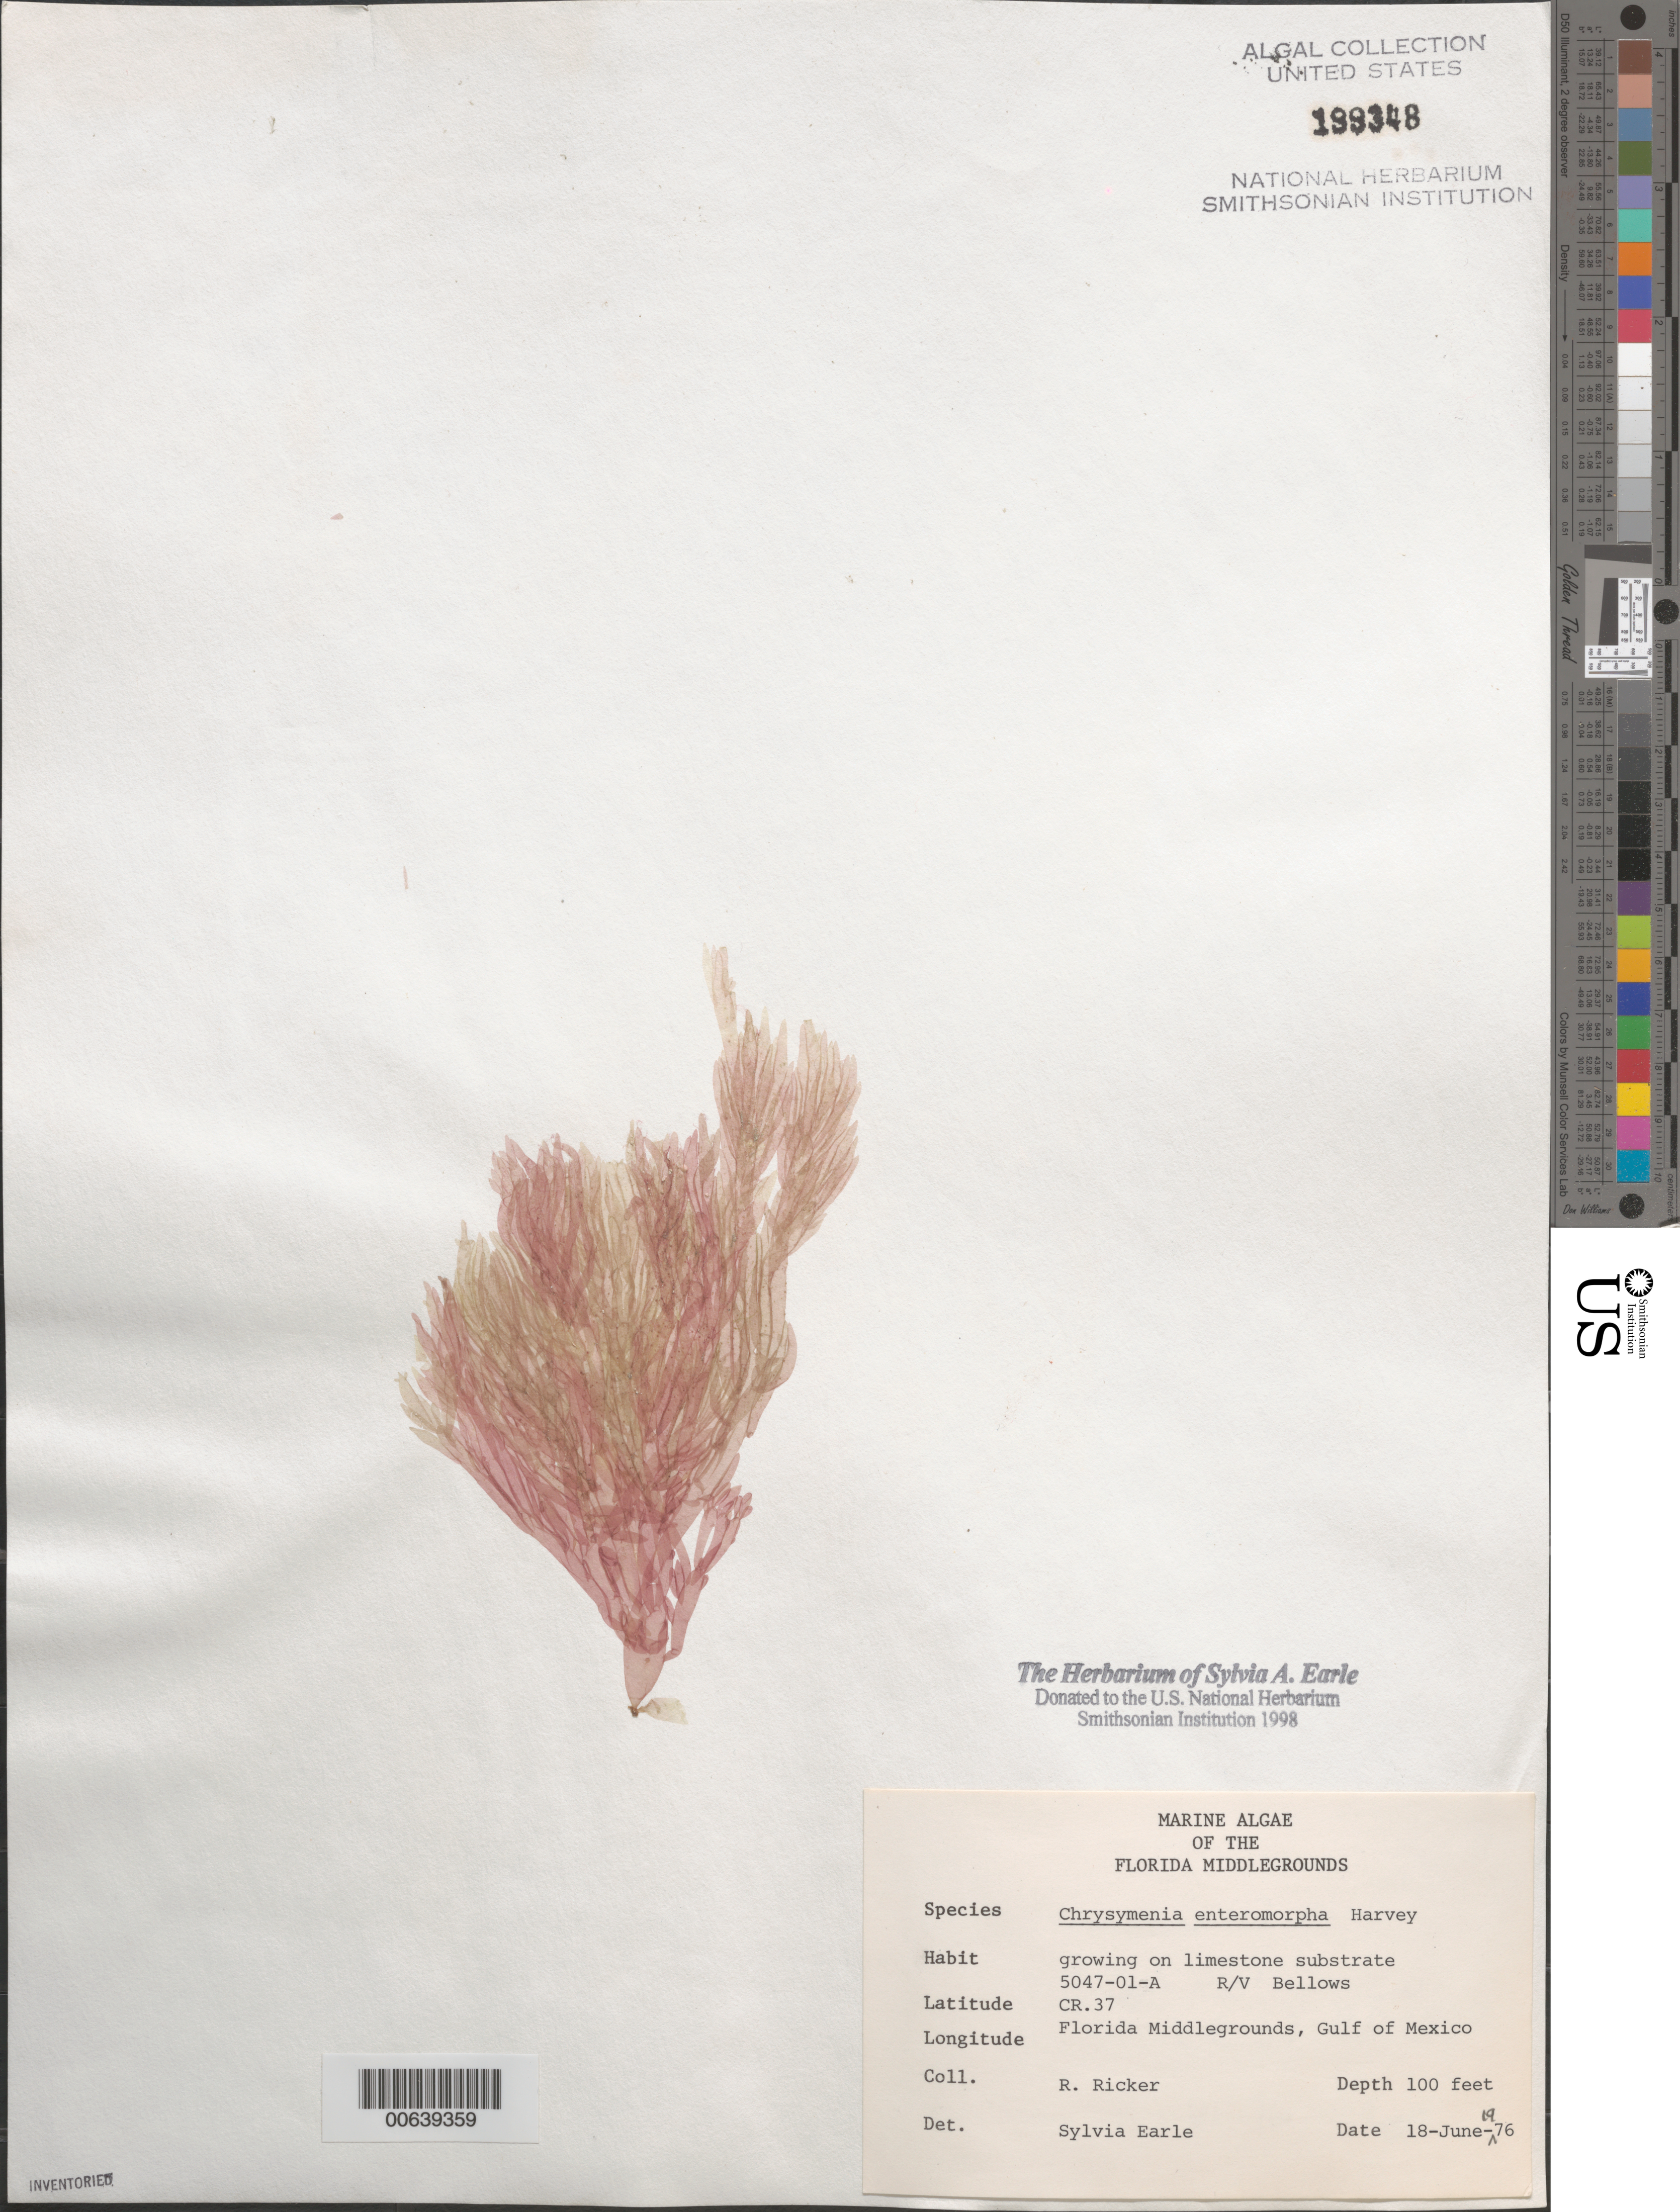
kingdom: Plantae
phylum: Rhodophyta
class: Florideophyceae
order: Rhodymeniales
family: Rhodymeniaceae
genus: Botryocladia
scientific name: Botryocladia enteromorpha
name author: (Harv.) W.E. Schmidt et al. in W.E. Schmidt et al.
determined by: Algae name updating Project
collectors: R. Ricker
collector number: Station 5047-01-a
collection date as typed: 18 Jun 1976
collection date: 1976-06-18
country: United States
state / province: Florida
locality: Florida Middle Grounds, Gulf of Mexico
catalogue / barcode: US 199348